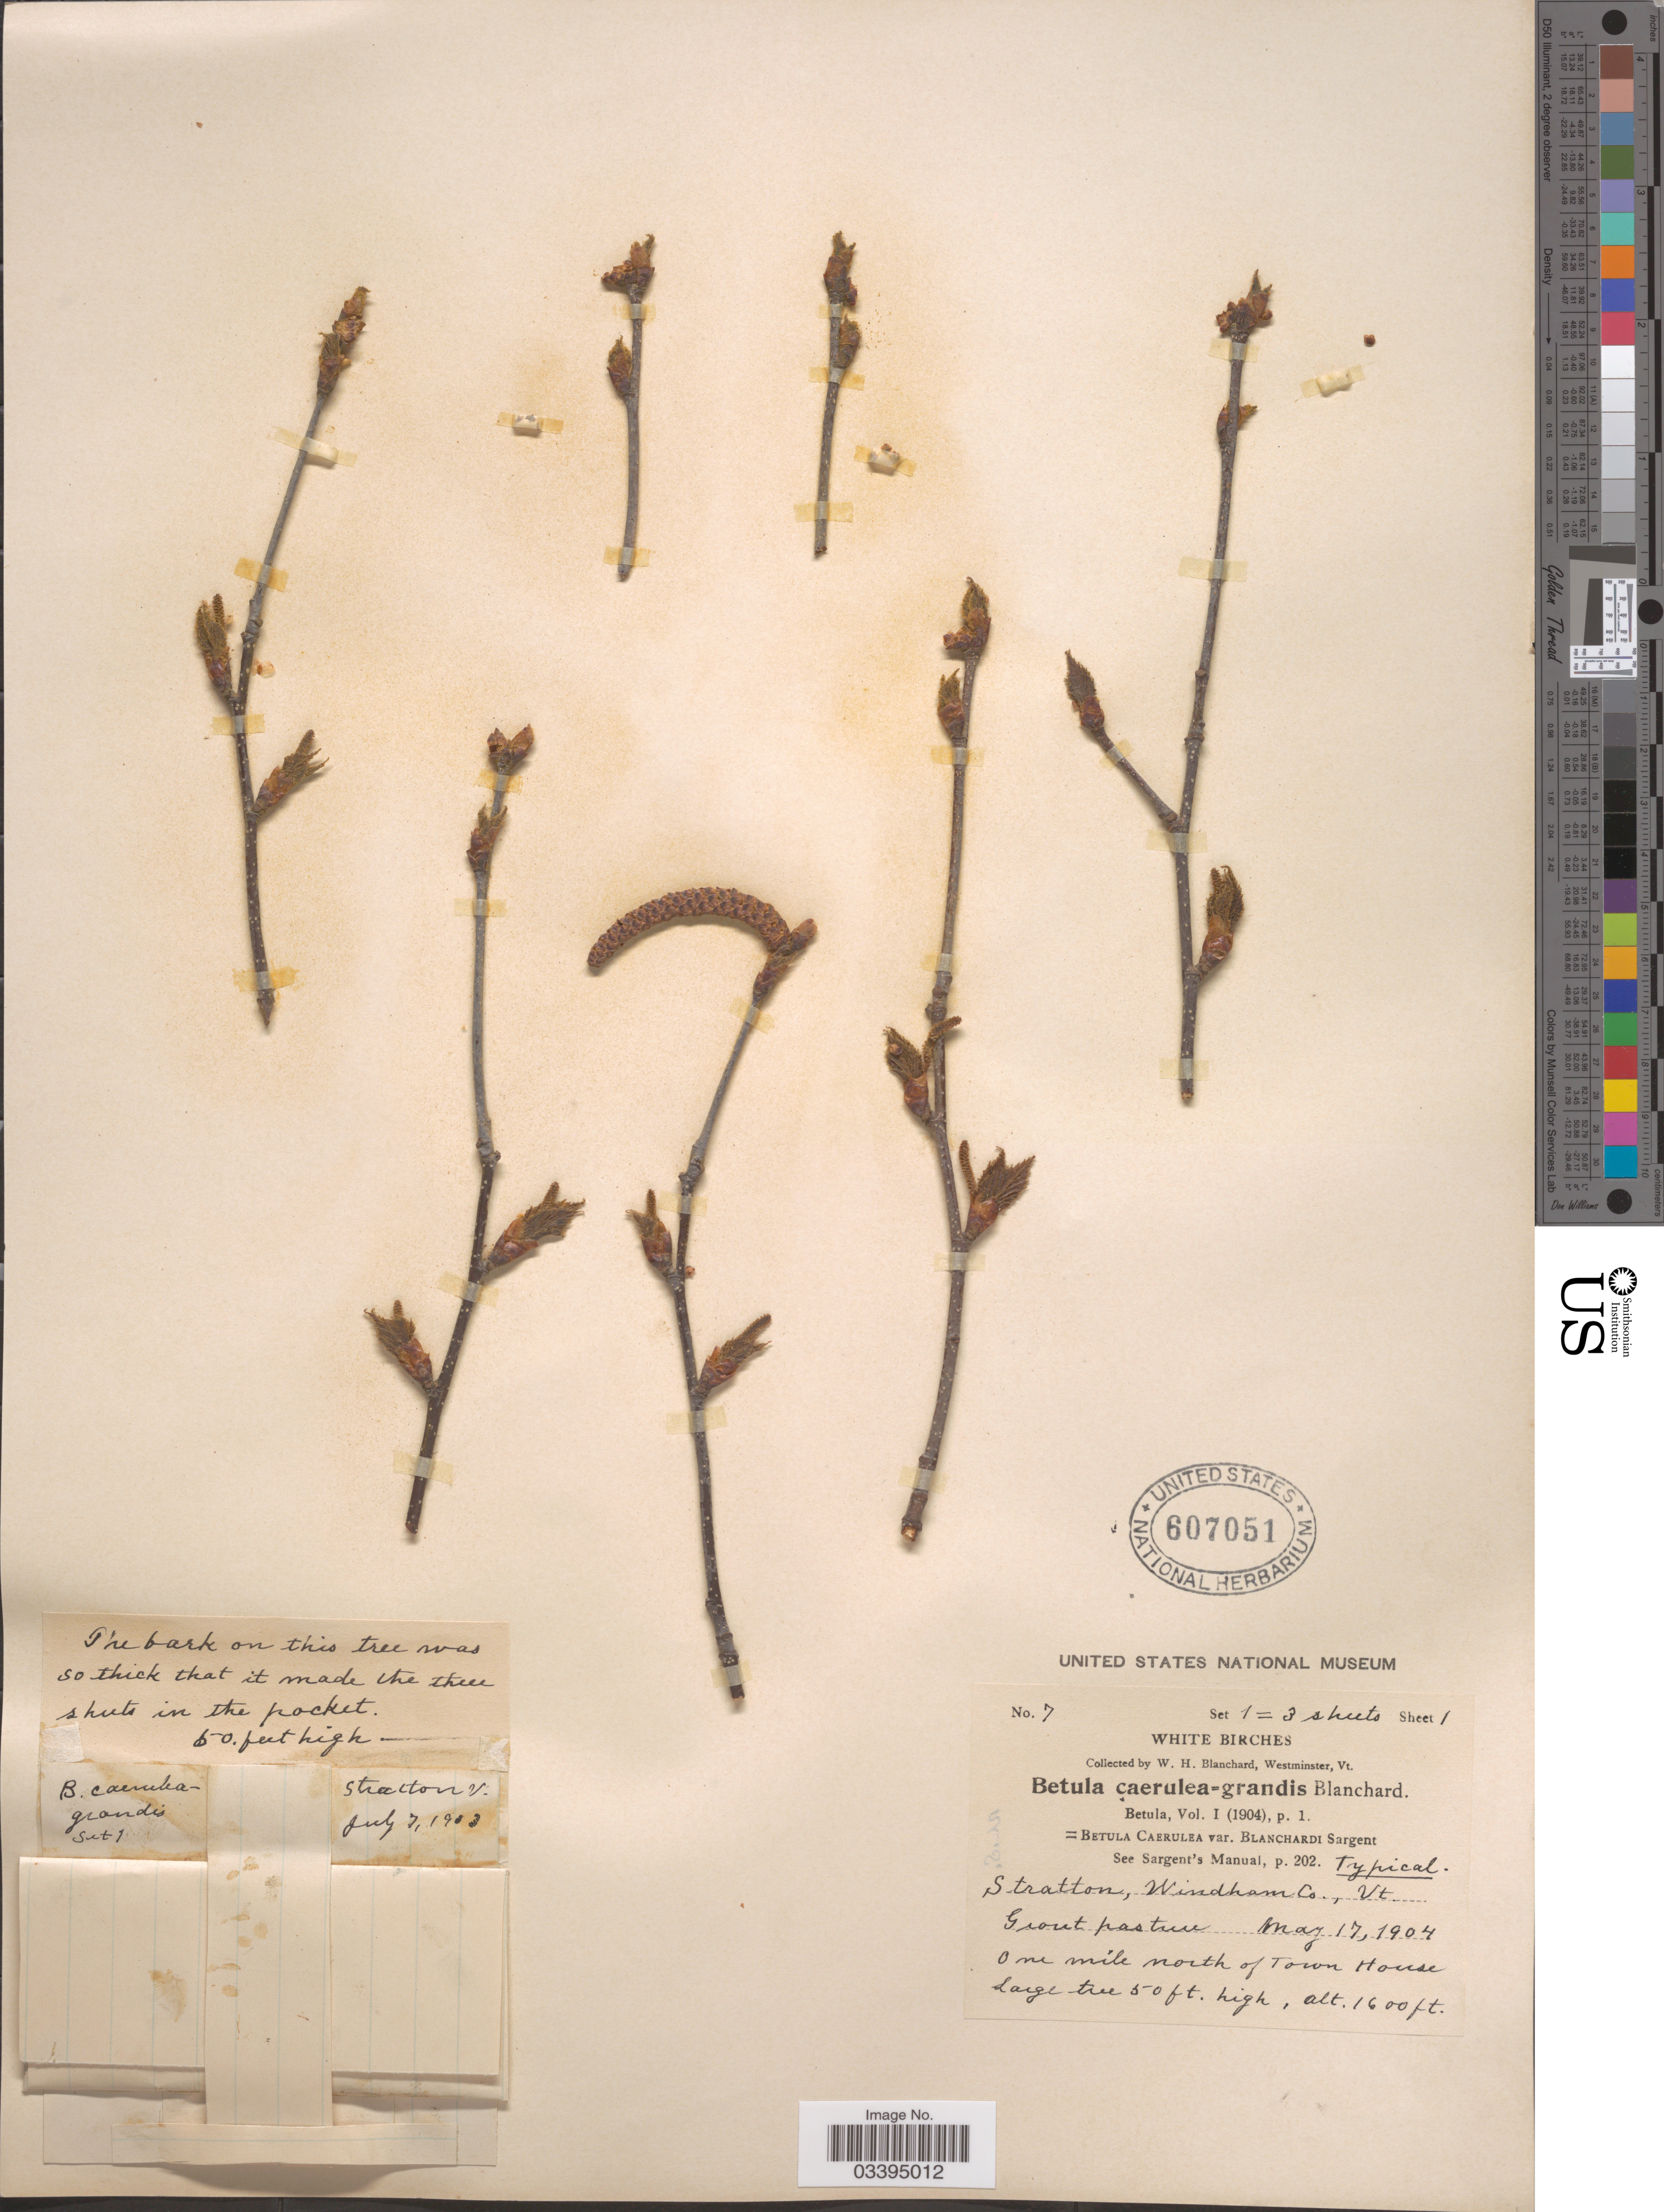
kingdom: Plantae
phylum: Tracheophyta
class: Magnoliopsida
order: Fagales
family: Betulaceae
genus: Betula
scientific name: Betula caerulea-grandis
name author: Blanch.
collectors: W. H. Blanchard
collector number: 7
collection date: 1903-07-07/1904-05-17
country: United States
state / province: Vermont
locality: Stratton, Windham Co., Vt. Grout pasture. One mile north of Town House.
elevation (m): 488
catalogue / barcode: US 607051